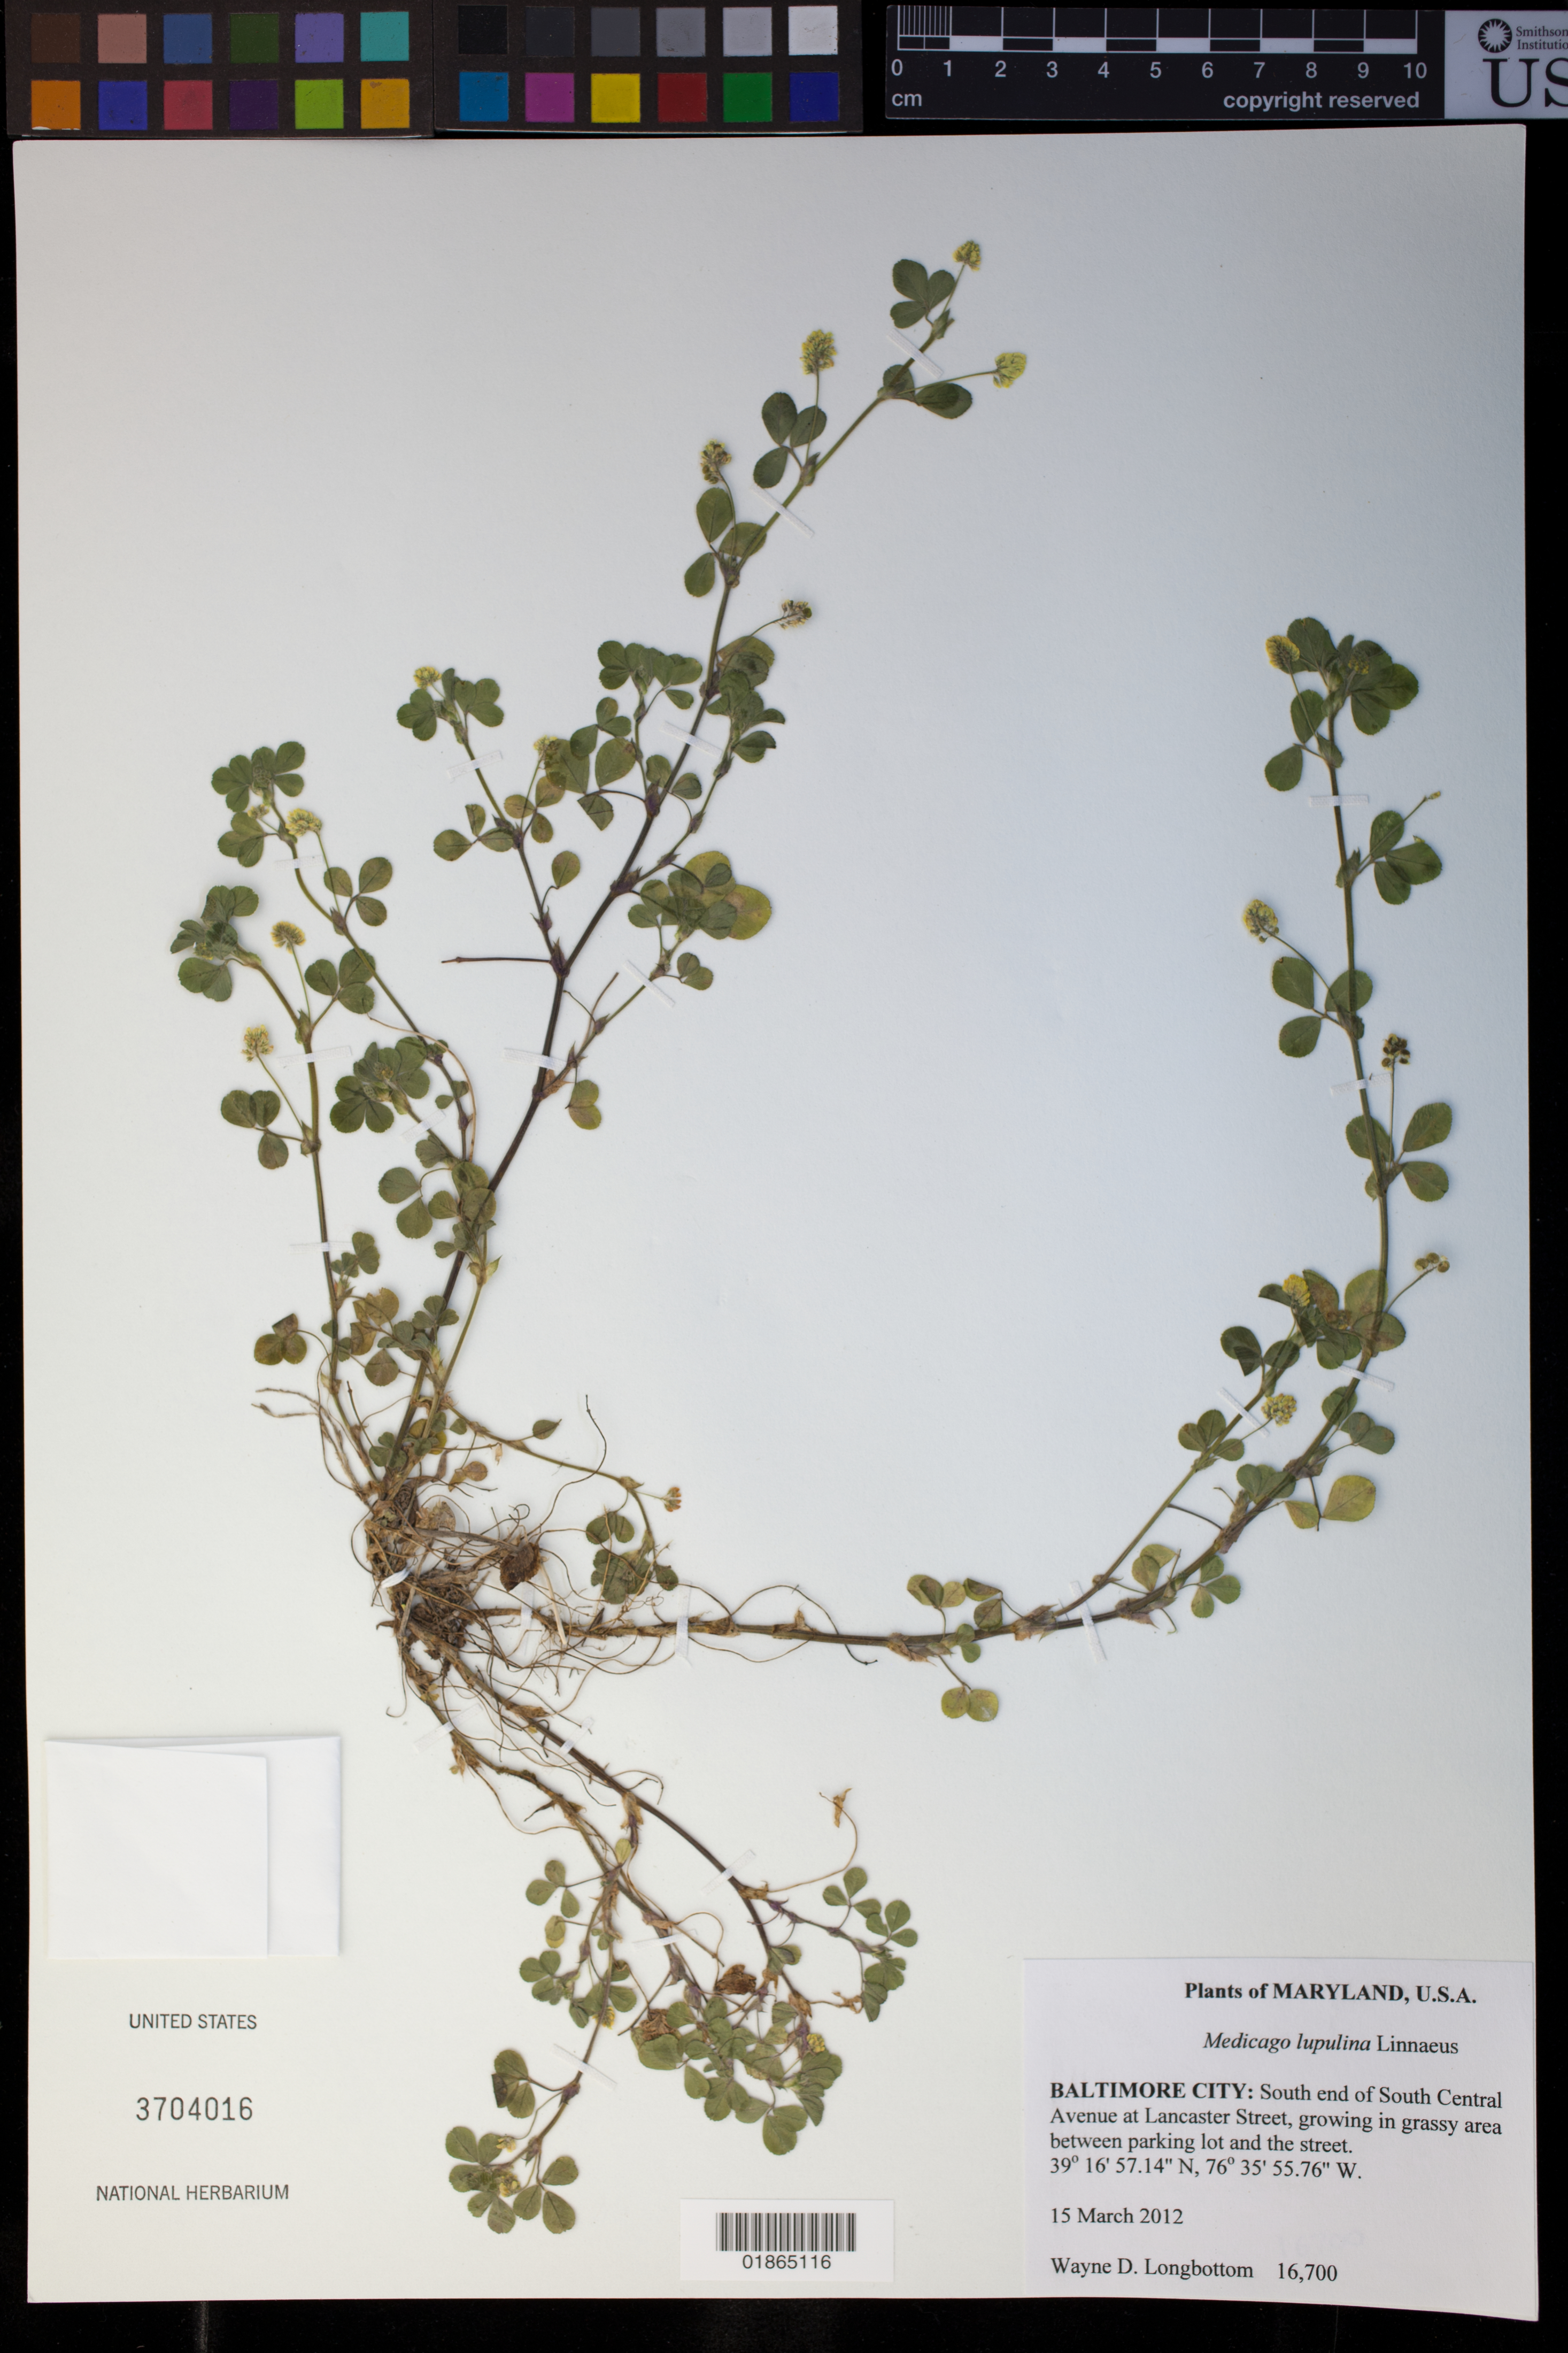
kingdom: Plantae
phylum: Tracheophyta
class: Magnoliopsida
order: Fabales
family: Fabaceae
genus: Medicago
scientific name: Medicago lupulina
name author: L.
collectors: W. D. Longbottom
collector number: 16700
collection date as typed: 15 March 2012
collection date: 2012-03-15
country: United States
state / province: Maryland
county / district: Baltimore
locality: South end of South Central Avenue at Lancaster Street, growing in grassy area between parking lot and the street.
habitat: Growing in grassy area.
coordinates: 39 16 57.14 N, 76 35 55.76 W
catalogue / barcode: US 3704016